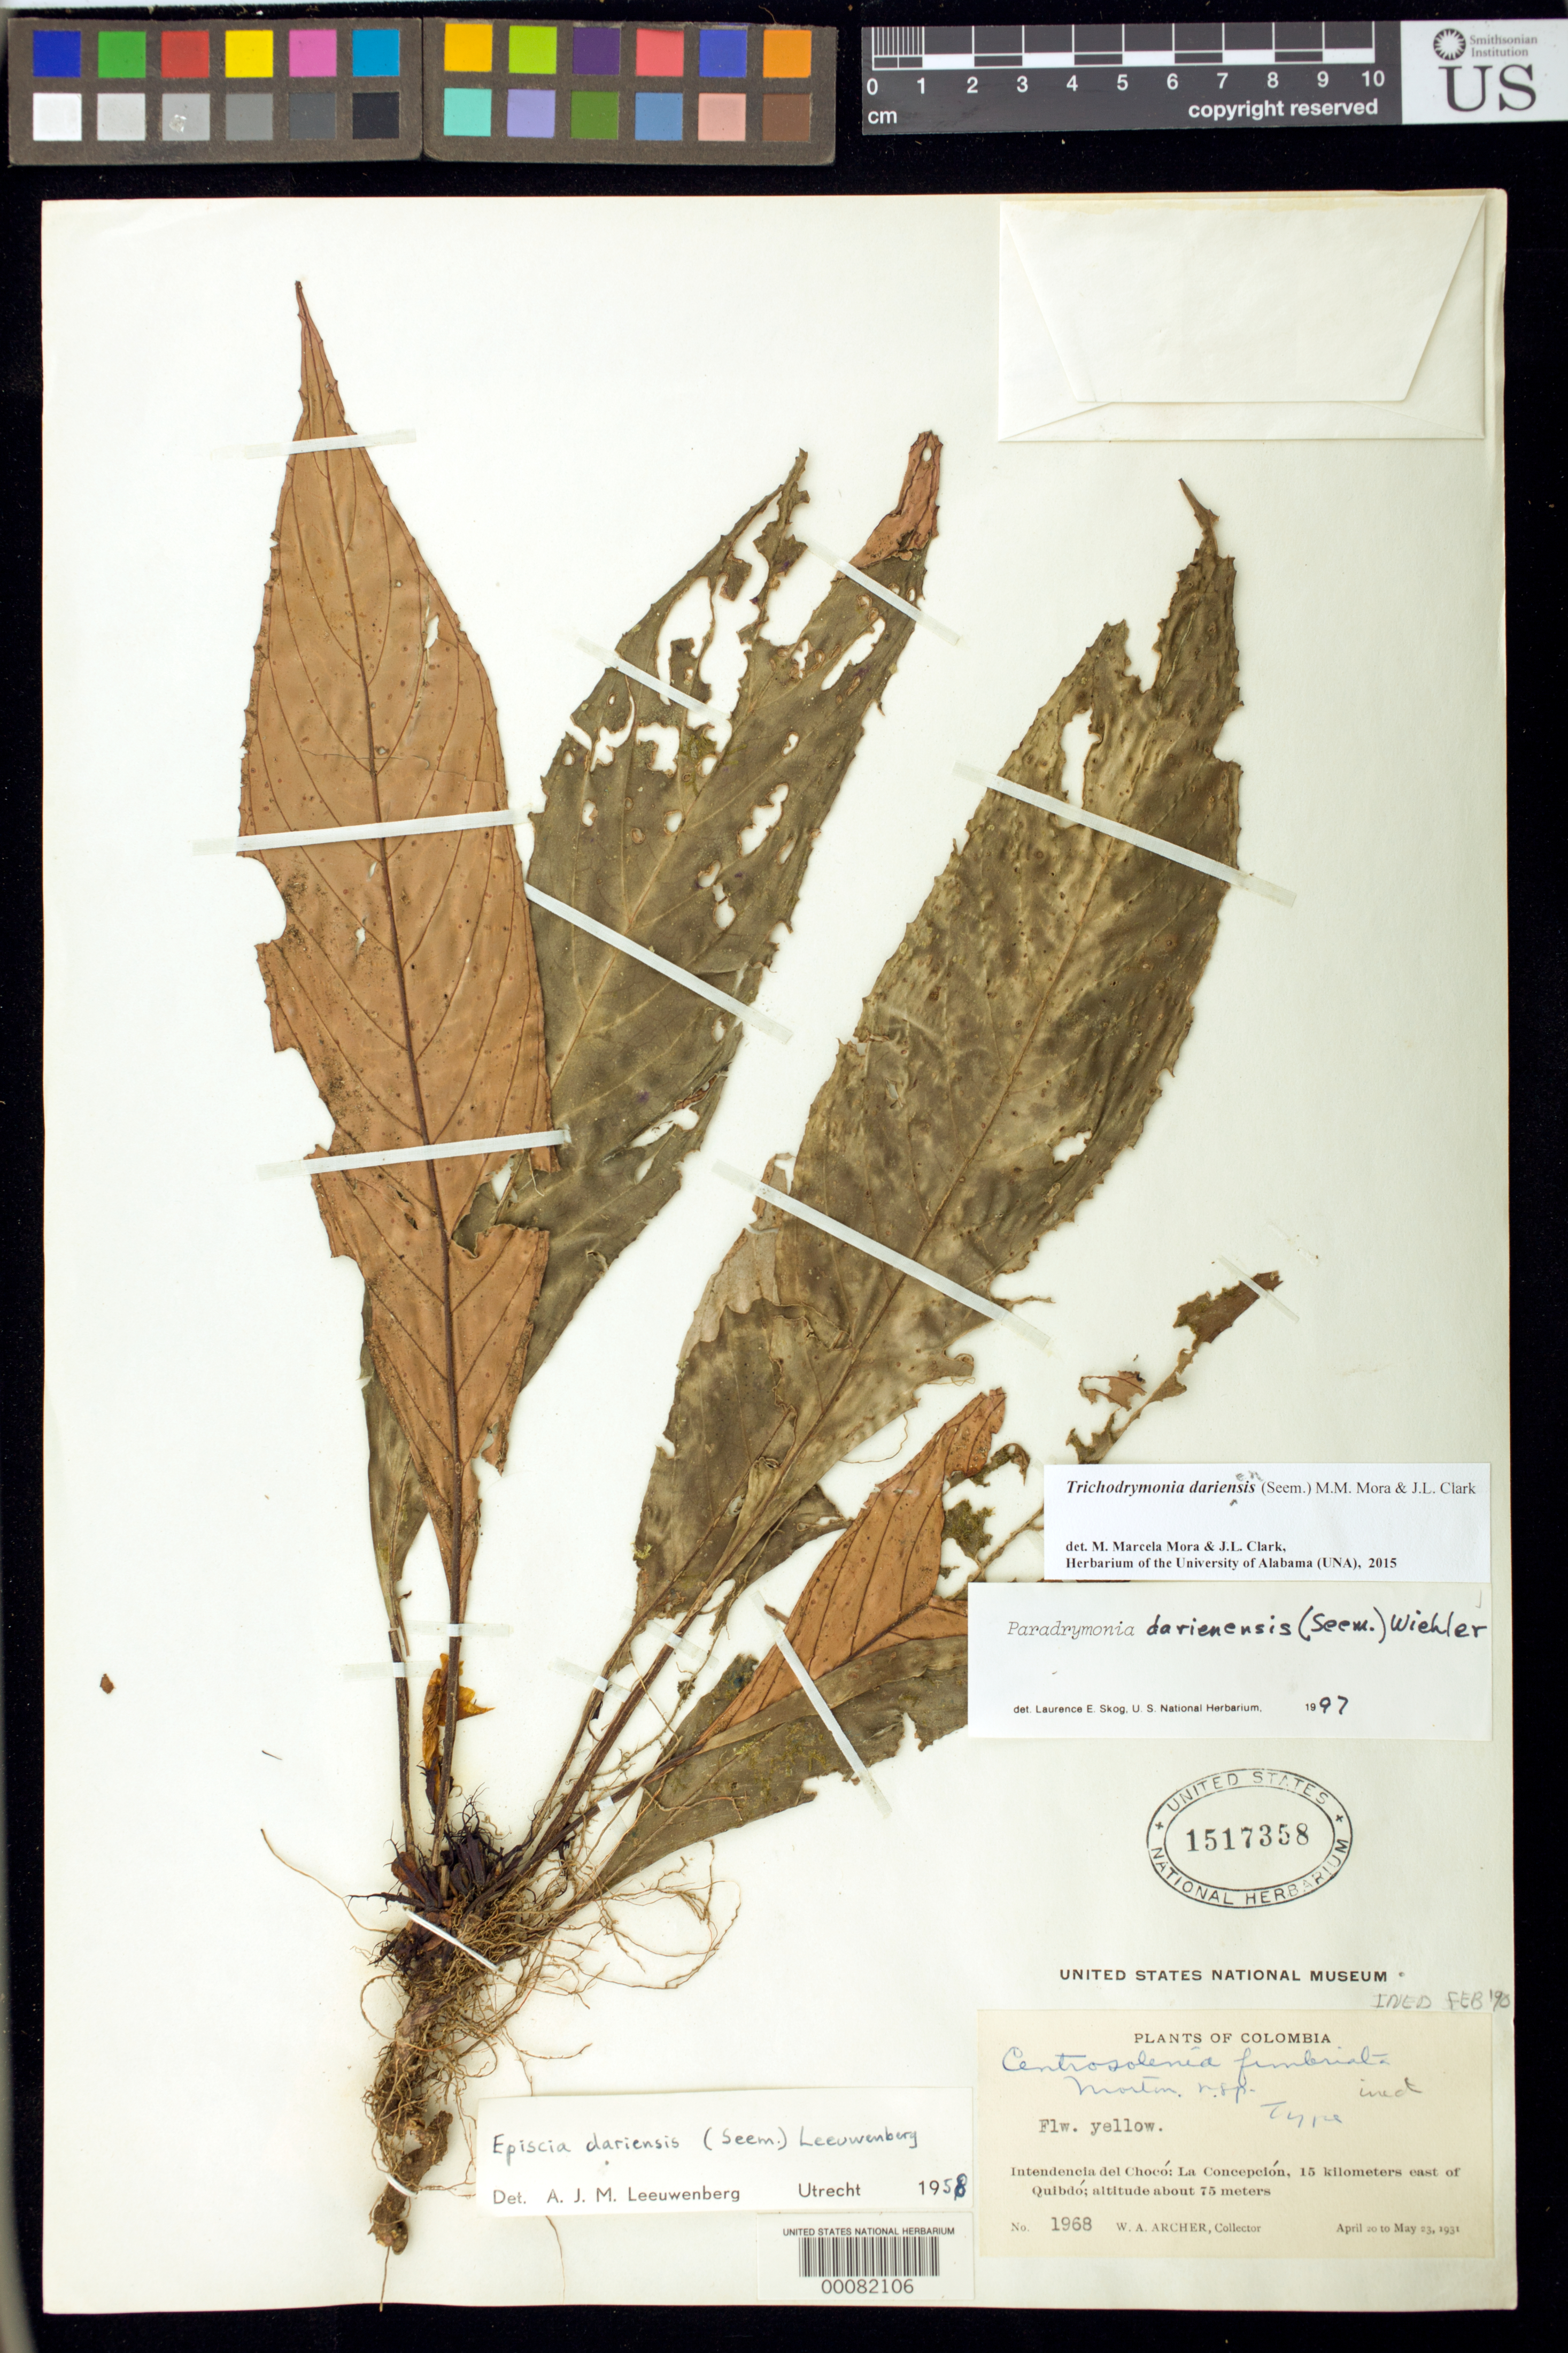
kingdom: Plantae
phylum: Tracheophyta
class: Magnoliopsida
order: Lamiales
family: Gesneriaceae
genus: Trichodrymonia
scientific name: Trichodrymonia dariensis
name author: (Seem.) M.M. Mora & J.L. Clark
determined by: Mora, M. M.; Clark, J. L.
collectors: A. W. Archer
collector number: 1968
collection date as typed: Apr-May 1931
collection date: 1931-04/1931-05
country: Colombia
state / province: Chocó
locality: La Concepción, 15 km E of Quibdó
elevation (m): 75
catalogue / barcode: US 1517358